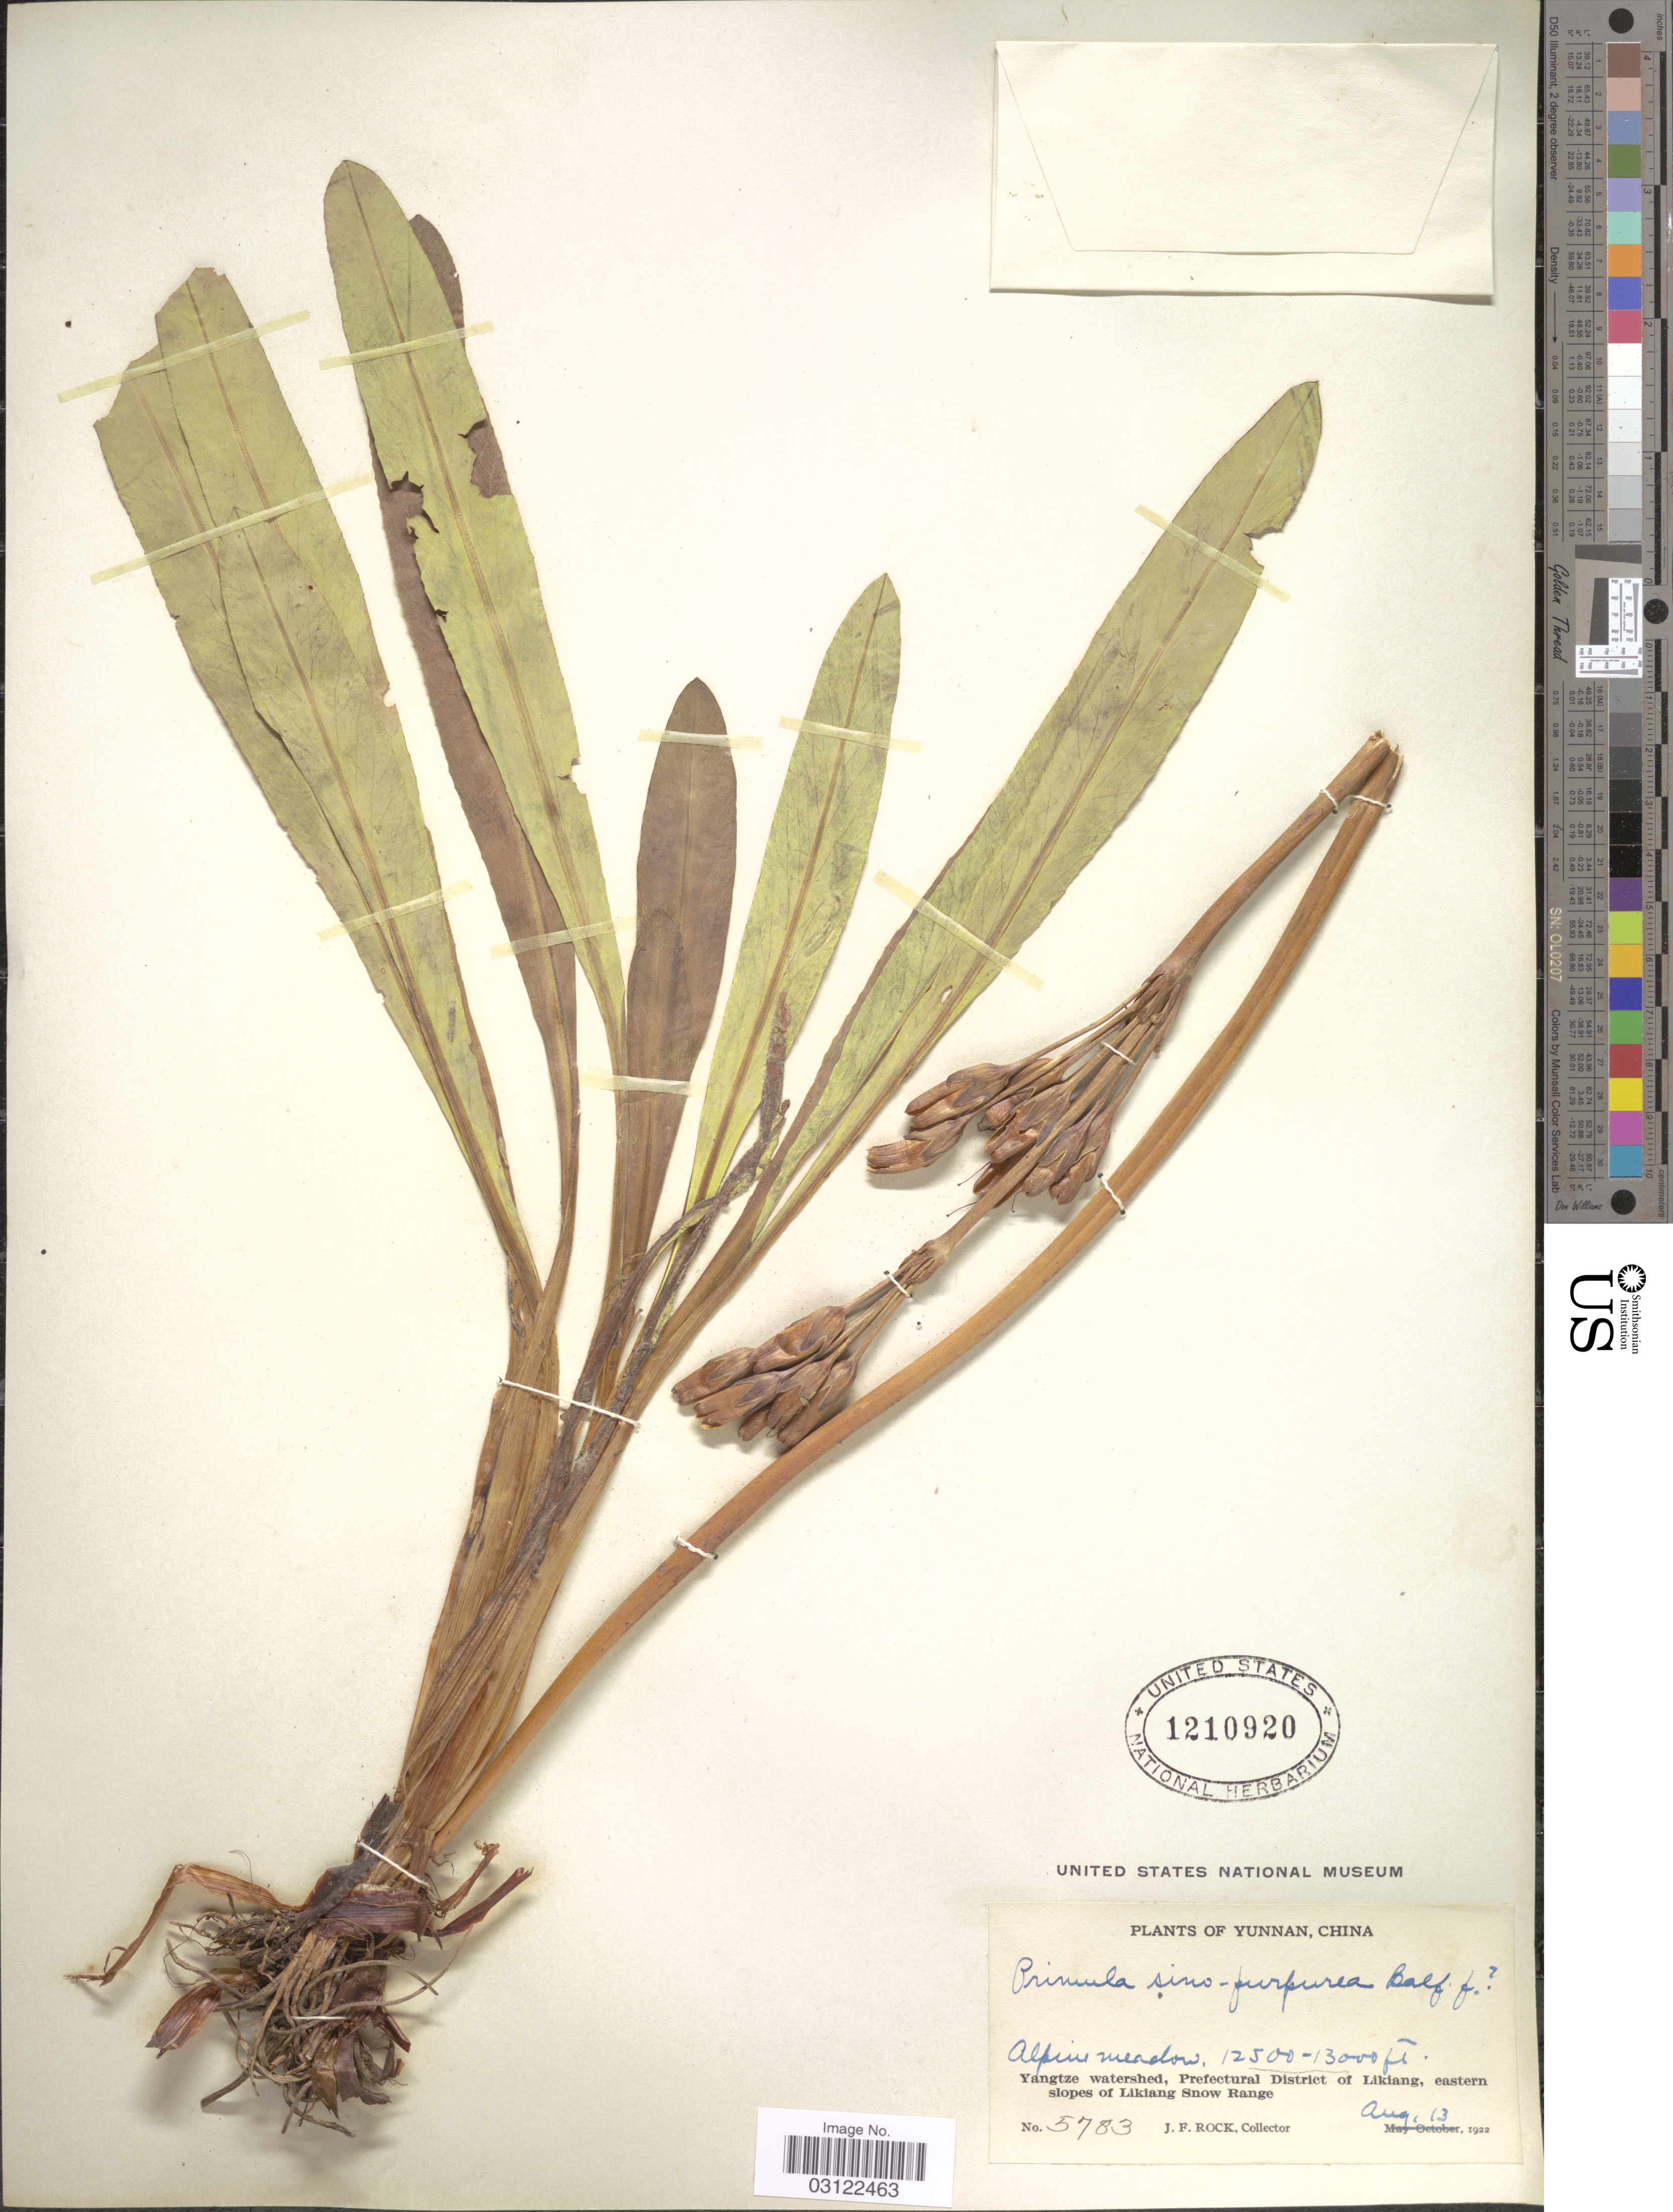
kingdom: Plantae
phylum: Tracheophyta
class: Magnoliopsida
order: Ericales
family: Primulaceae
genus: Primula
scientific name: Primula sinopurpurea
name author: Balf. f. ex Hutch.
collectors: J. Rock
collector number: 5783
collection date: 1922-08-13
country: China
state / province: Yunnan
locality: Yangtze watershed, Prefectural District of Likiang, eastern slopes of Likiang Snow Range.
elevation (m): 3810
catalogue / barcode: US 1210920